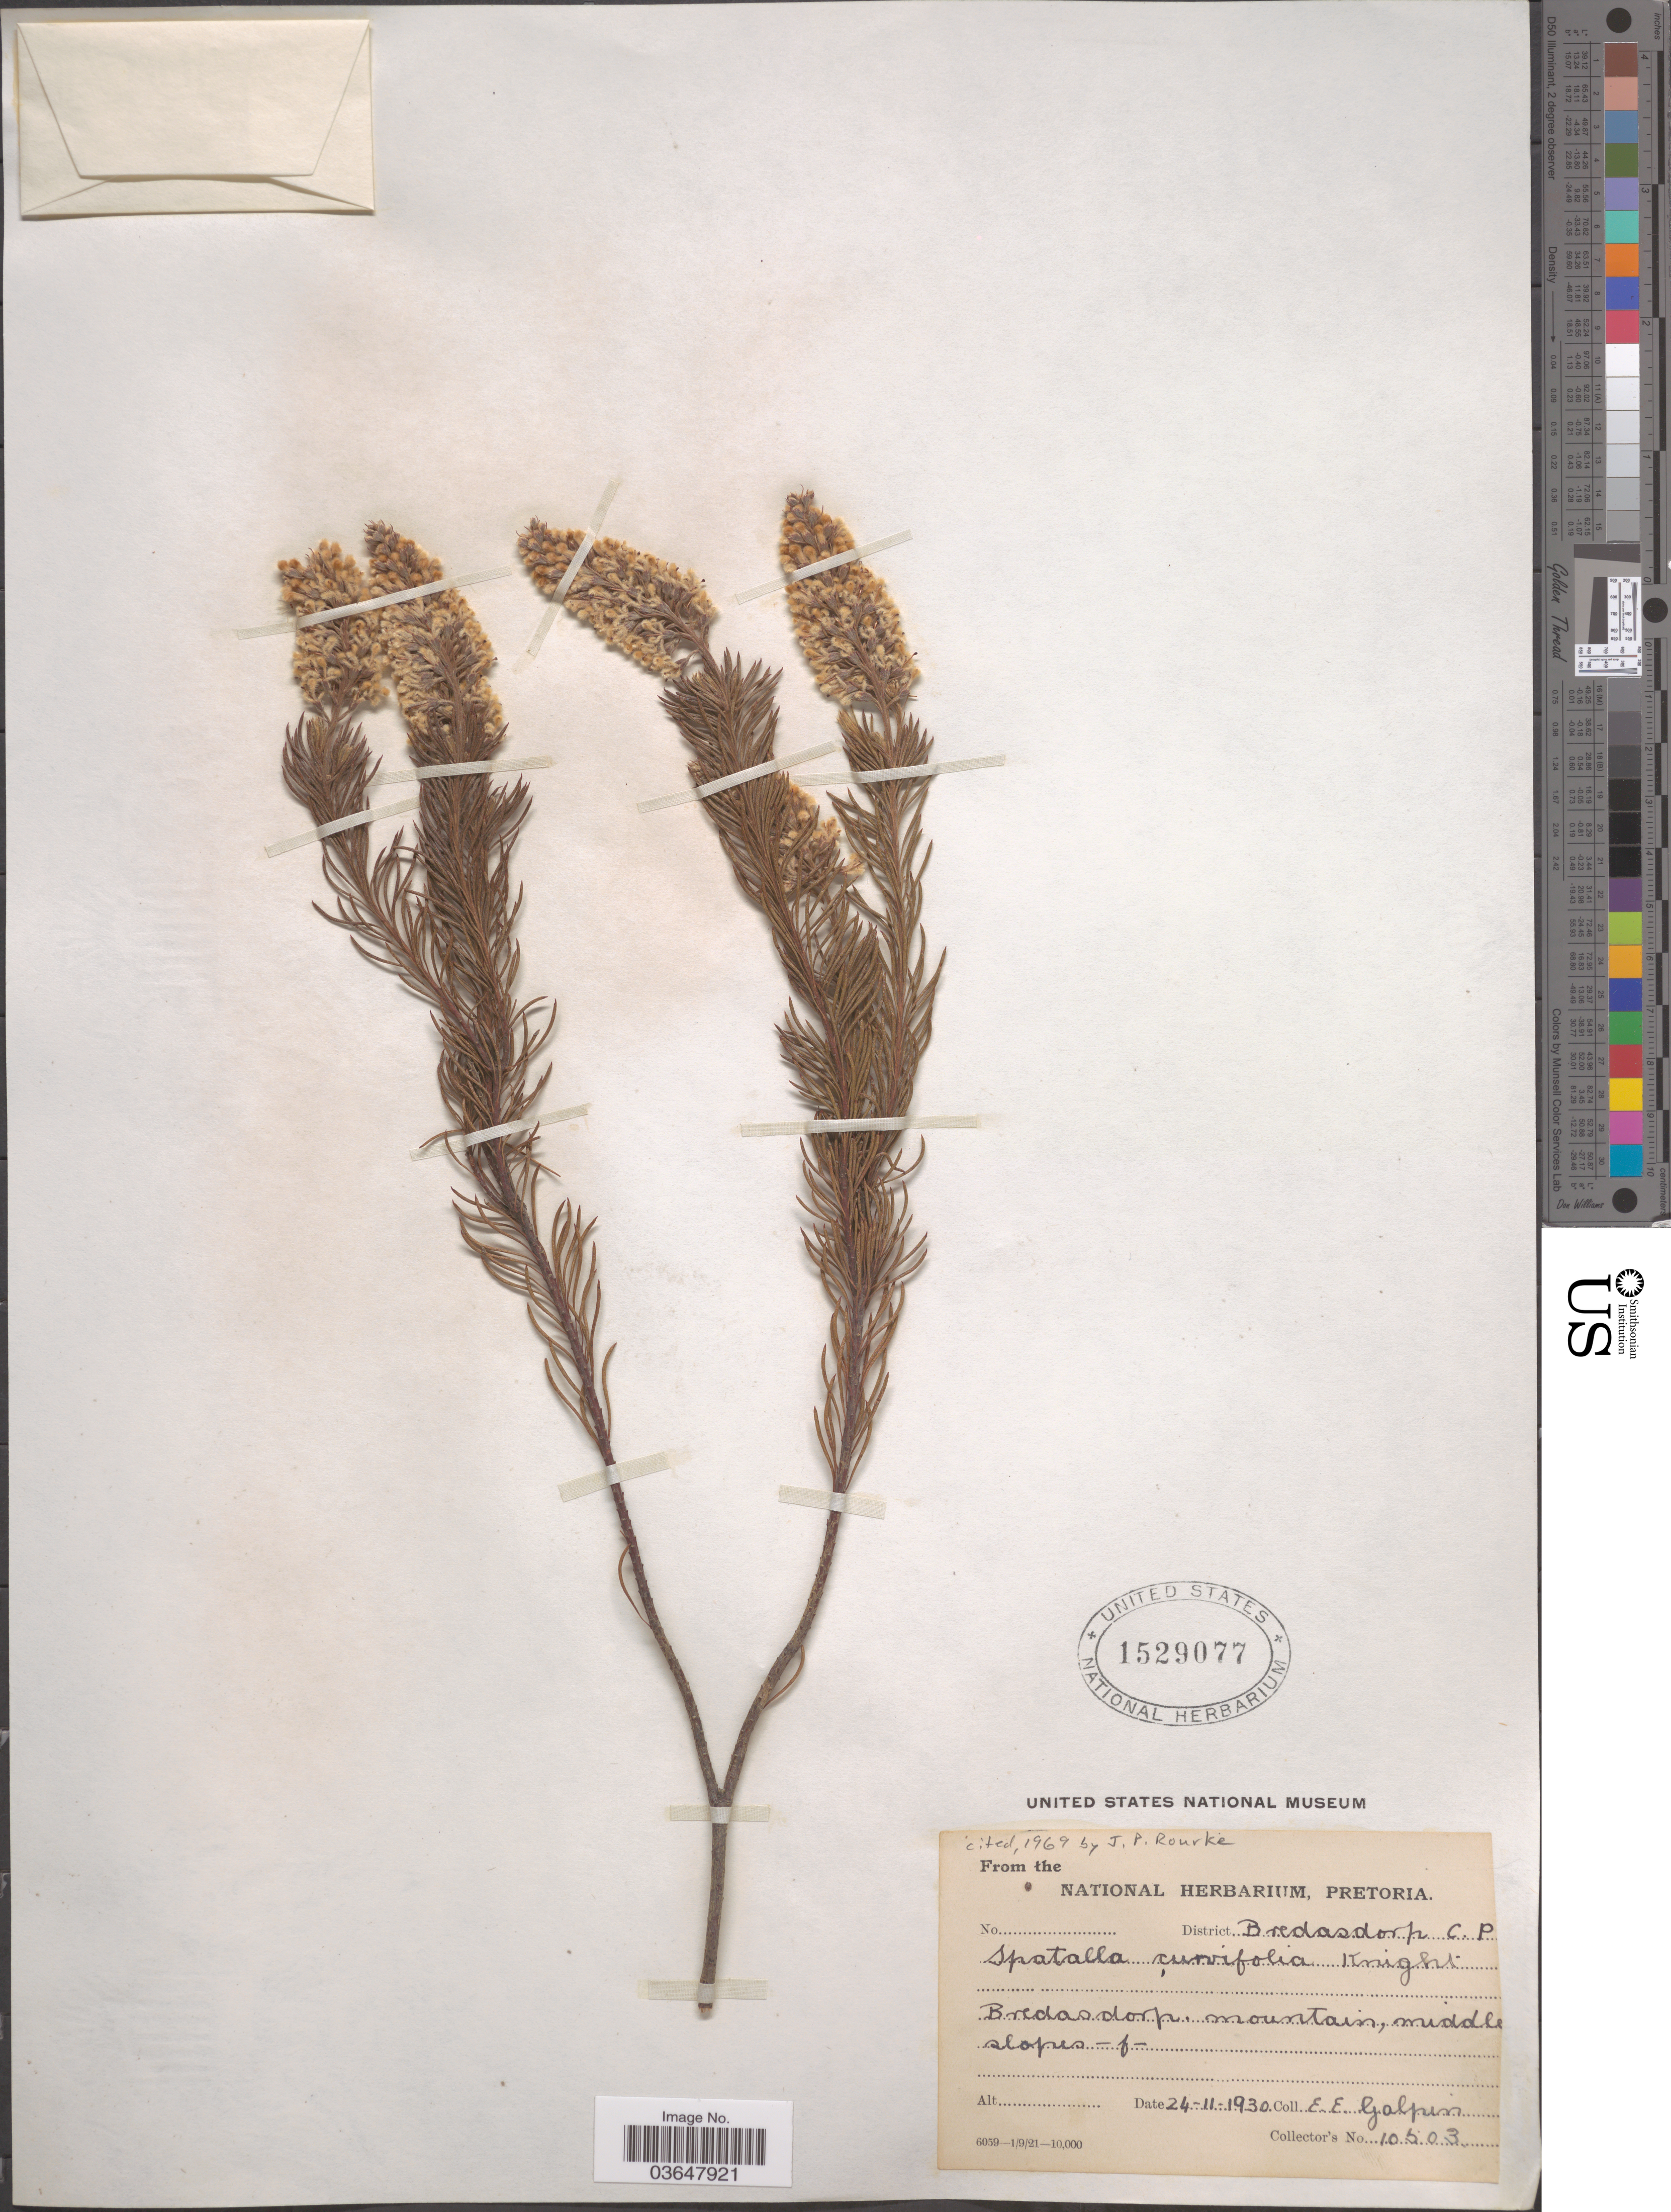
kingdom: Plantae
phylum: Tracheophyta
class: Magnoliopsida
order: Proteales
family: Proteaceae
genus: Spatalla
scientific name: Spatalla curvifolia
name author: Salisb. ex Knight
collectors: E. Galpin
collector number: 10503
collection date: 1930-11-24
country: South Africa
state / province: Western Cape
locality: District Bordasdorp C.P. Bordasdorp. mountains, middle slopes.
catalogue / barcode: US 1529077